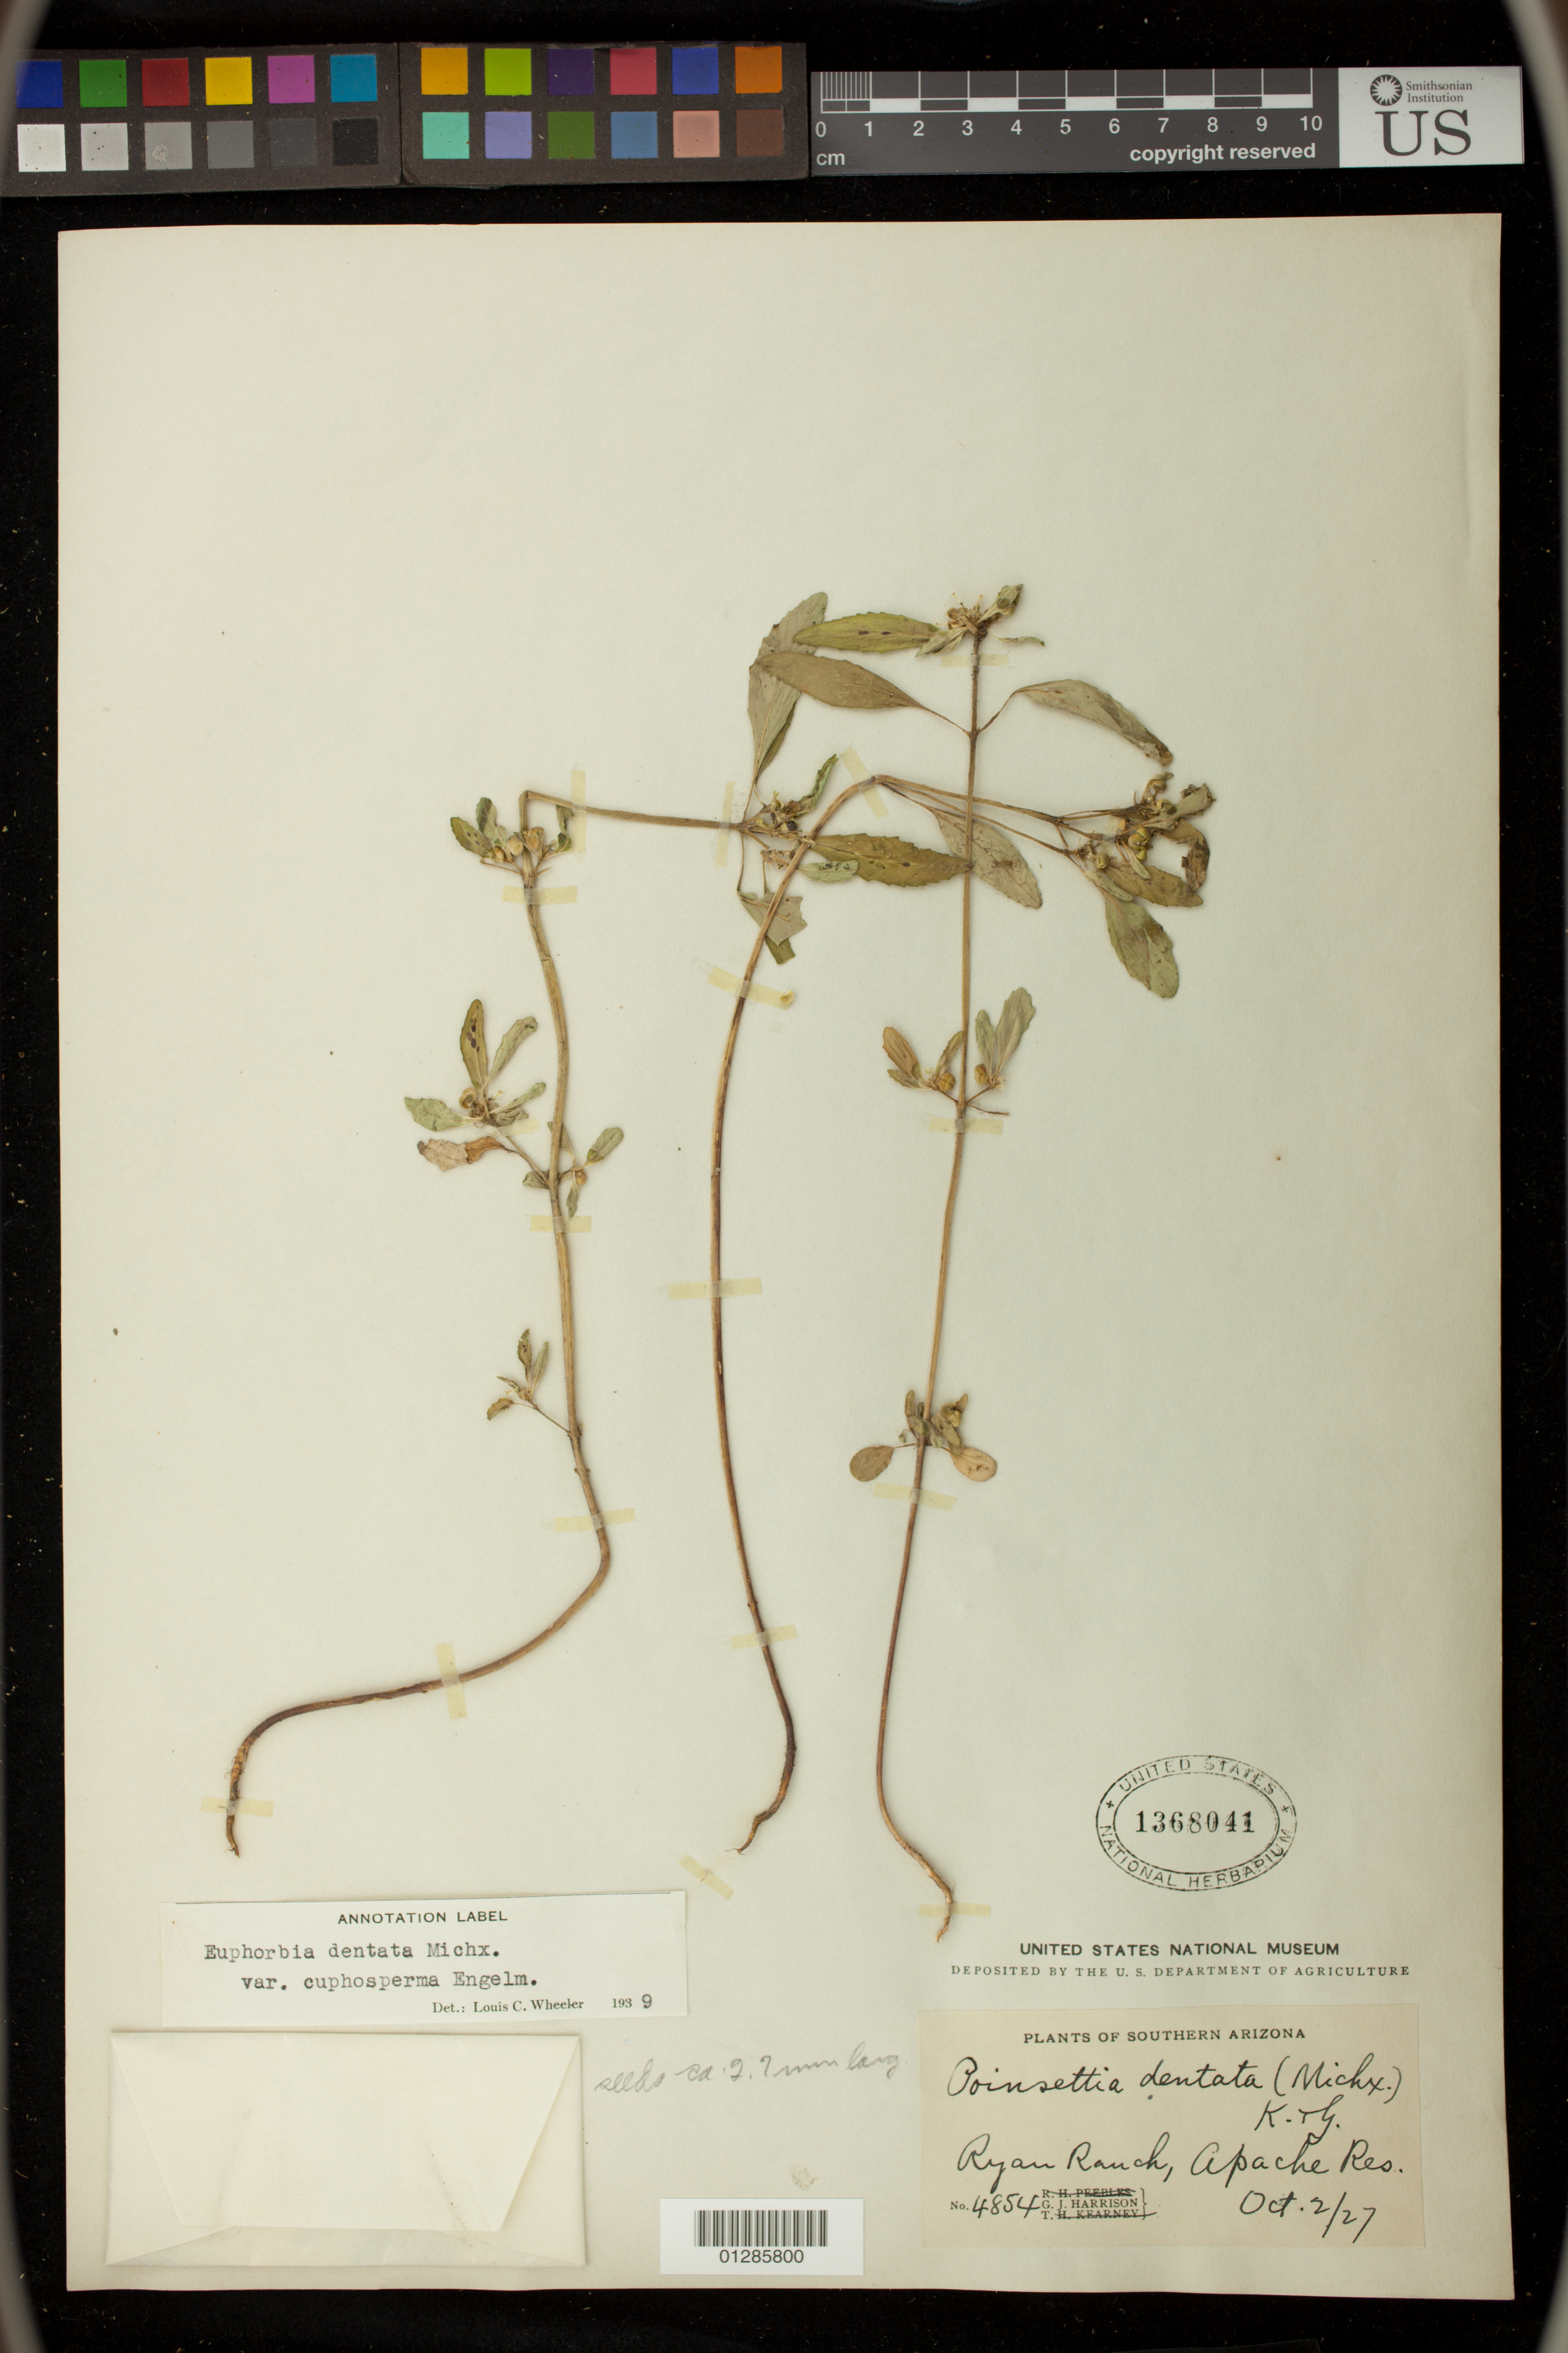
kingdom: Plantae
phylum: Tracheophyta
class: Magnoliopsida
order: Malpighiales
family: Euphorbiaceae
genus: Euphorbia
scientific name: Euphorbia dentata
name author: Michx.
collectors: G. J. Harrison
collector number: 4854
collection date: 1927-10-02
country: United States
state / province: Arizona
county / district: Apache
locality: Ryan Ranch, Apache Res.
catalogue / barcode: US 1368041